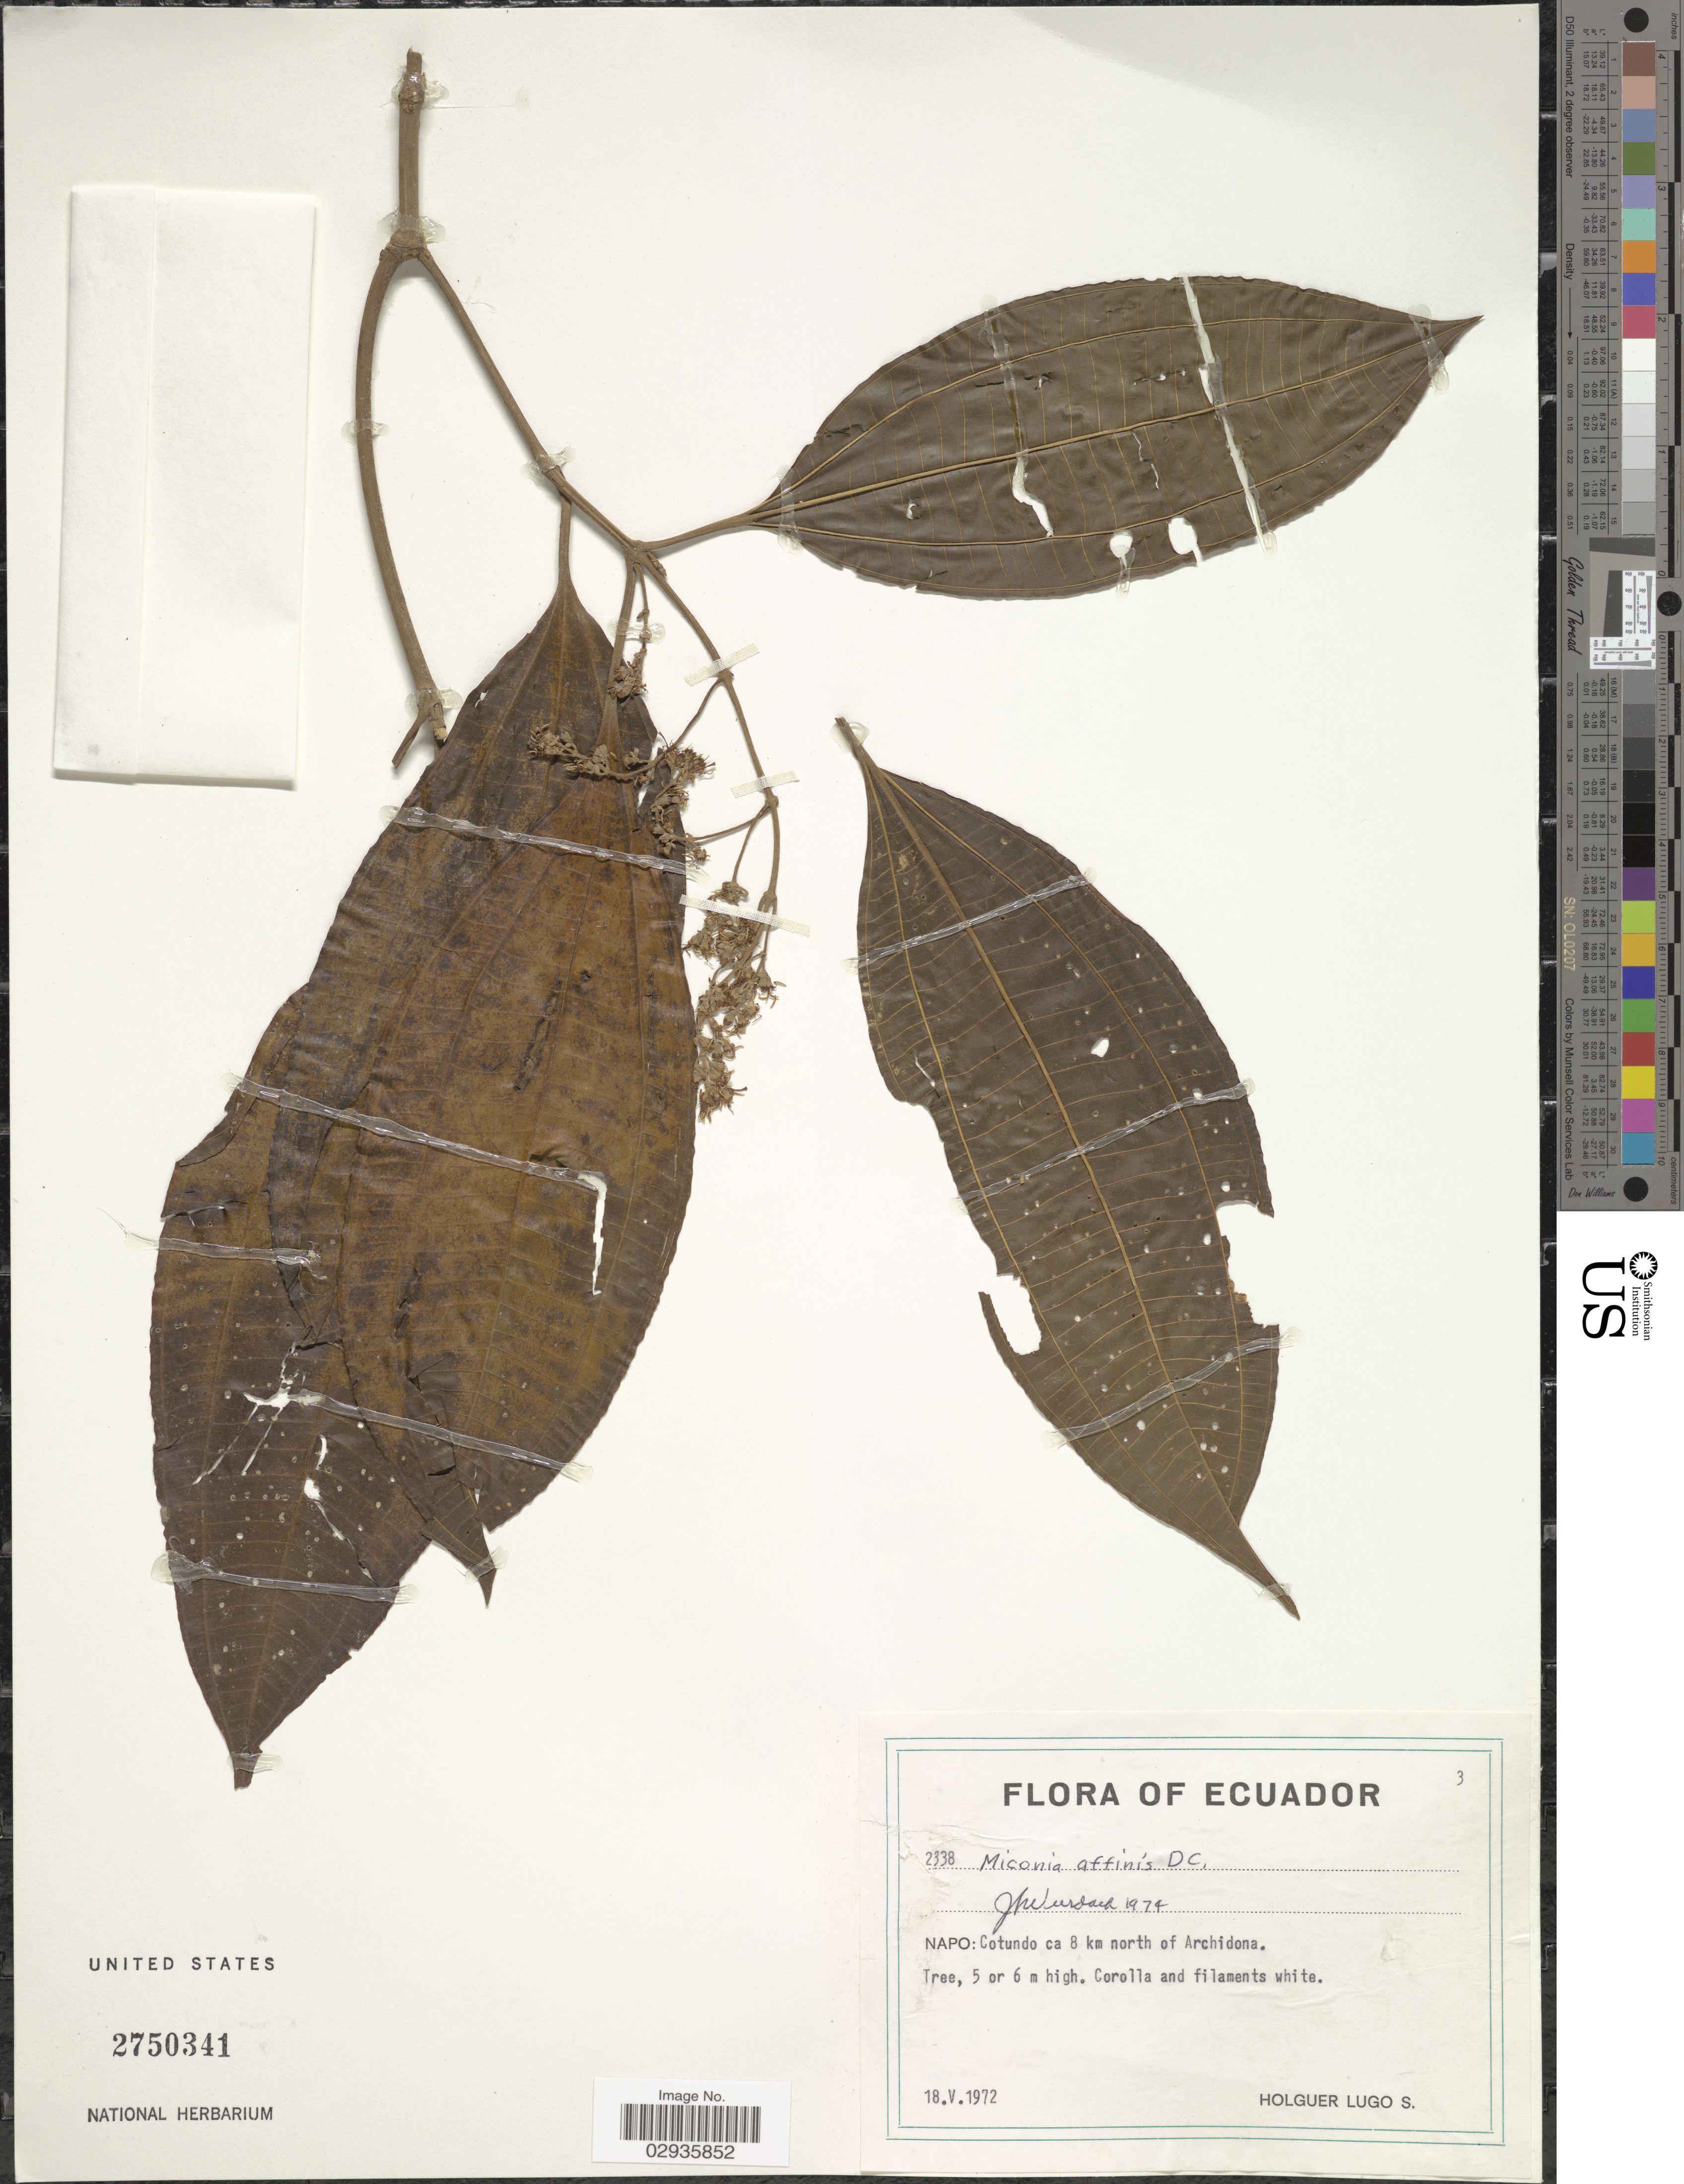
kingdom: Plantae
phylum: Tracheophyta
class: Magnoliopsida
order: Myrtales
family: Melastomataceae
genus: Miconia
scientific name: Miconia affinis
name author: DC.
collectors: H. Lugo S.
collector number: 2338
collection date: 1972-05-18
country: Ecuador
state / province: Napo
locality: Cotundo ca 8 km north of Archidona.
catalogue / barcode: US 2750341